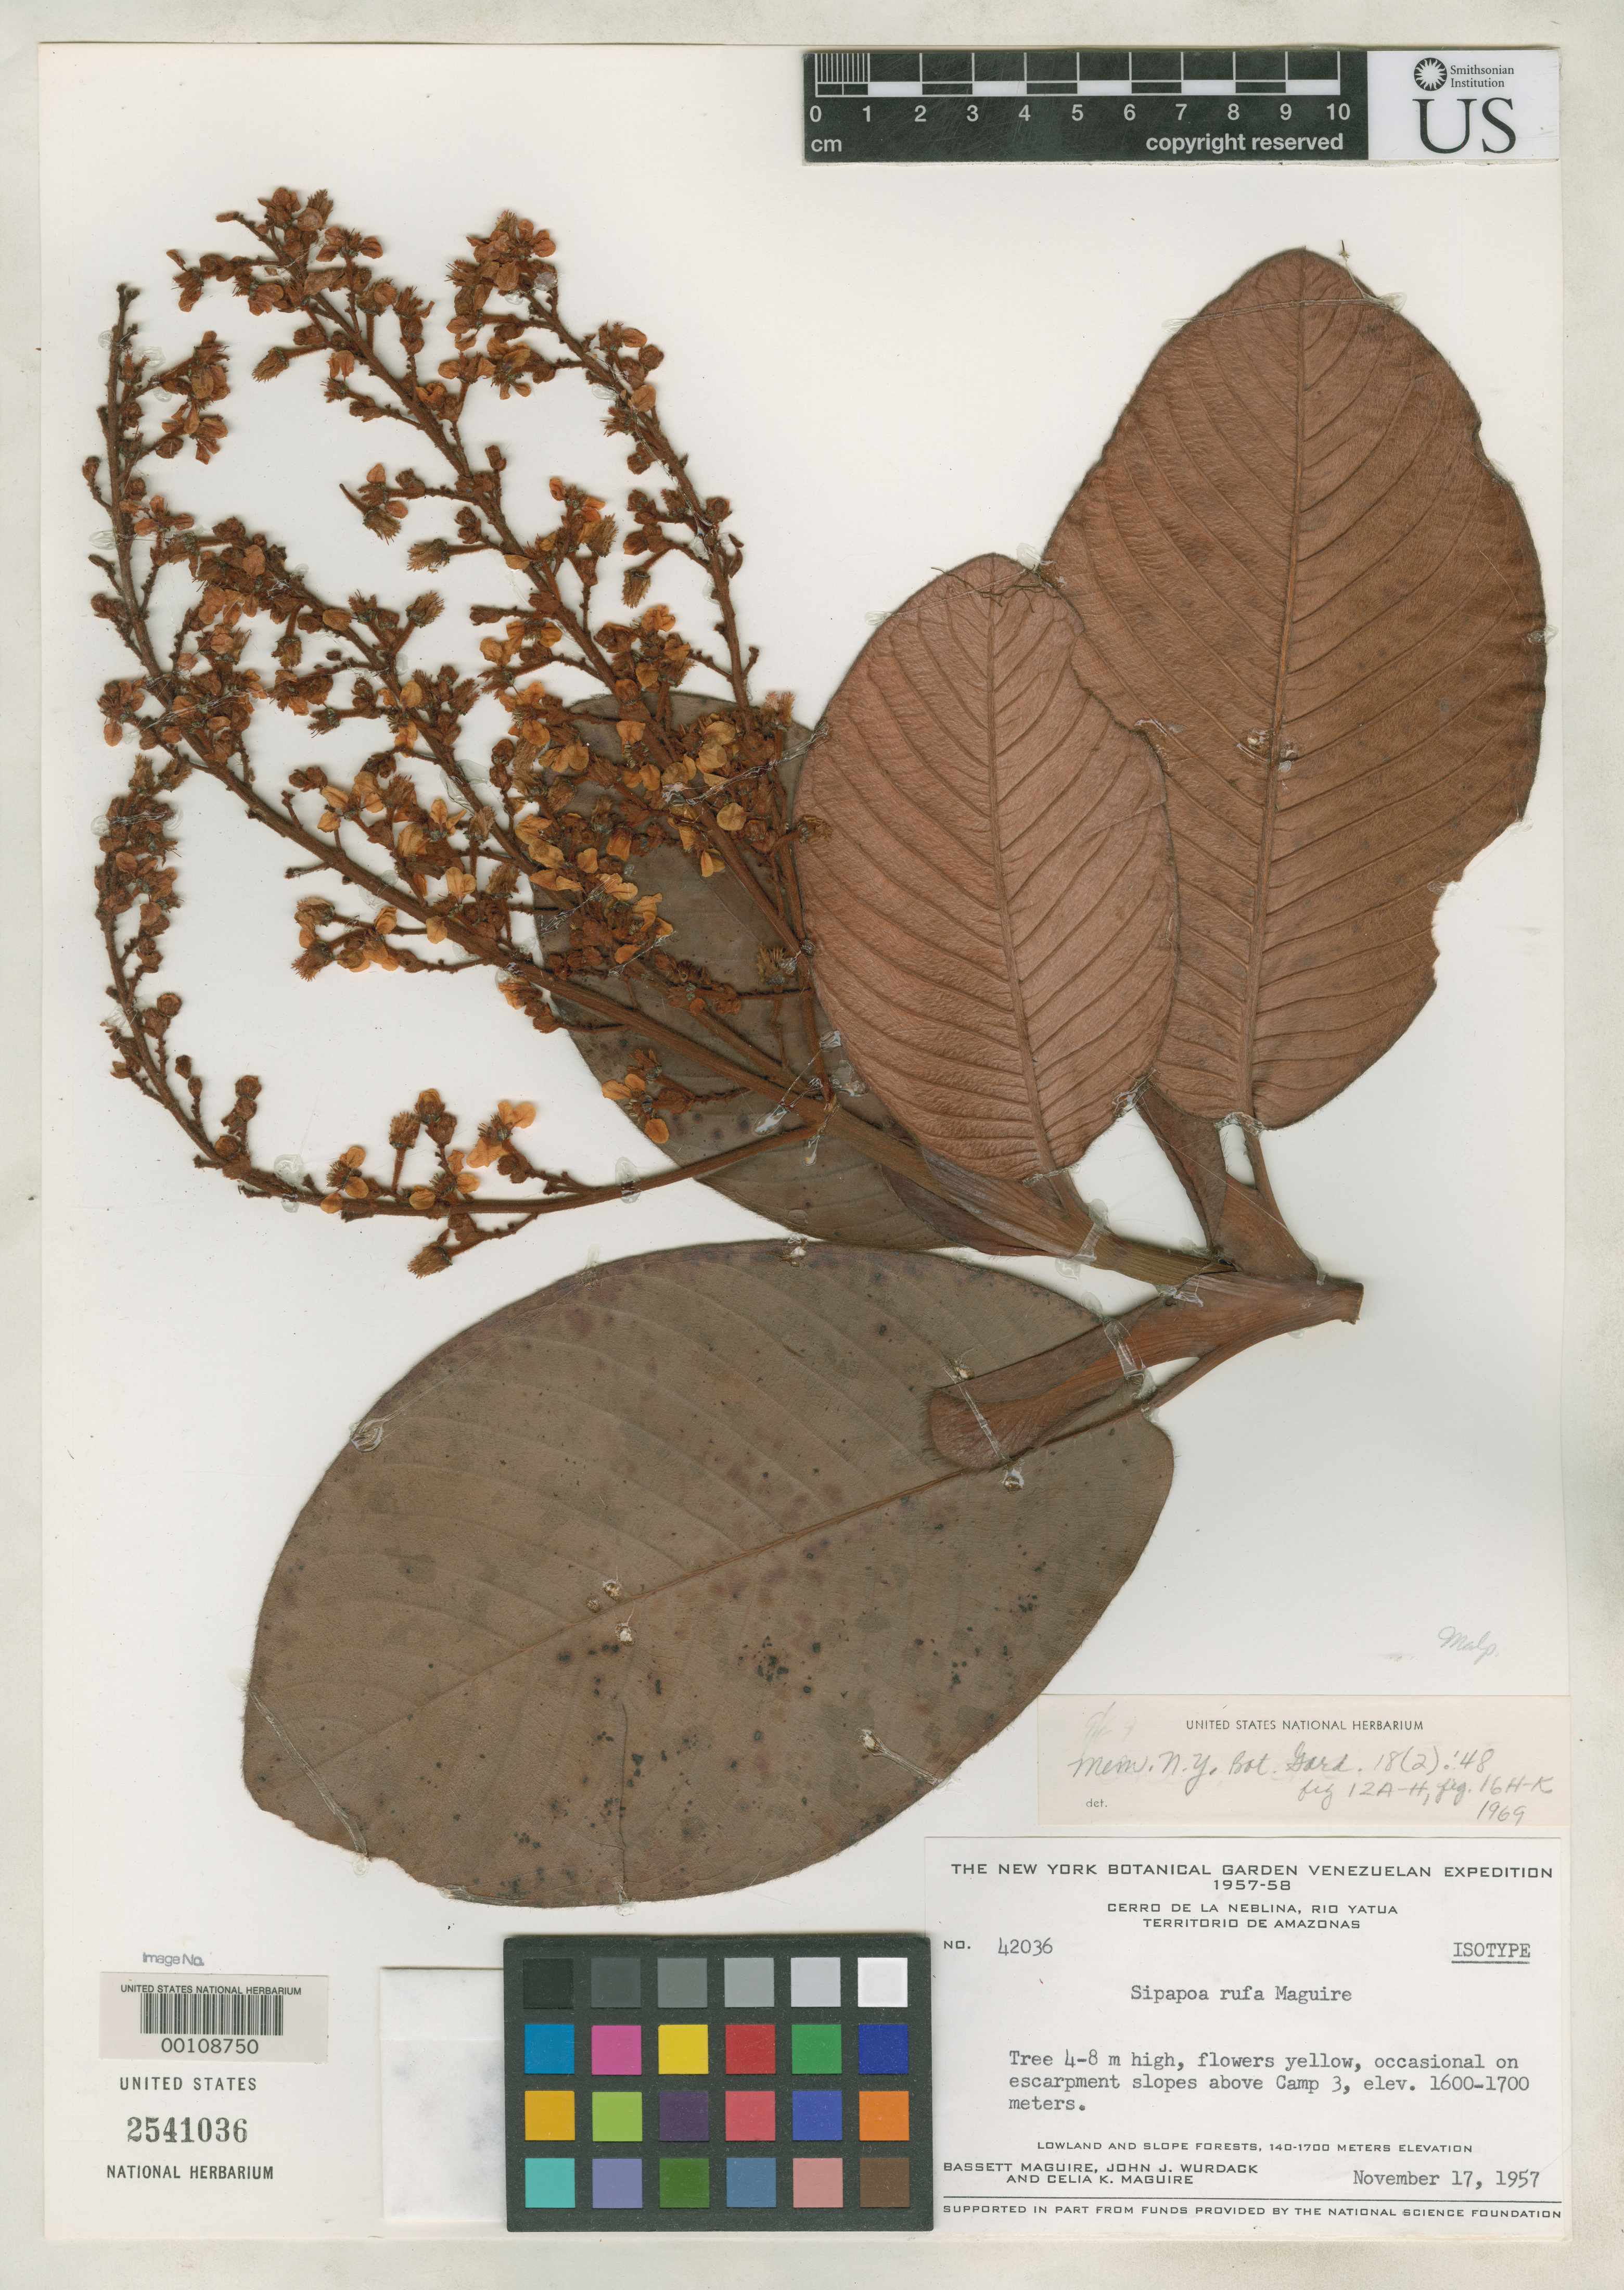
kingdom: Plantae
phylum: Tracheophyta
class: Magnoliopsida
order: Malpighiales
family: Malpighiaceae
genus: Sipapoa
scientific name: Sipapoa rufa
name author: Maguire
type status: Isotype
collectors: B. Maguire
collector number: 42036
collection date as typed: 17 Nov 1957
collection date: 1957-11-17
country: Venezuela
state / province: Amazonas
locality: Cerro de la Neblina, Rio Yatua.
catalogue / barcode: US 2541036